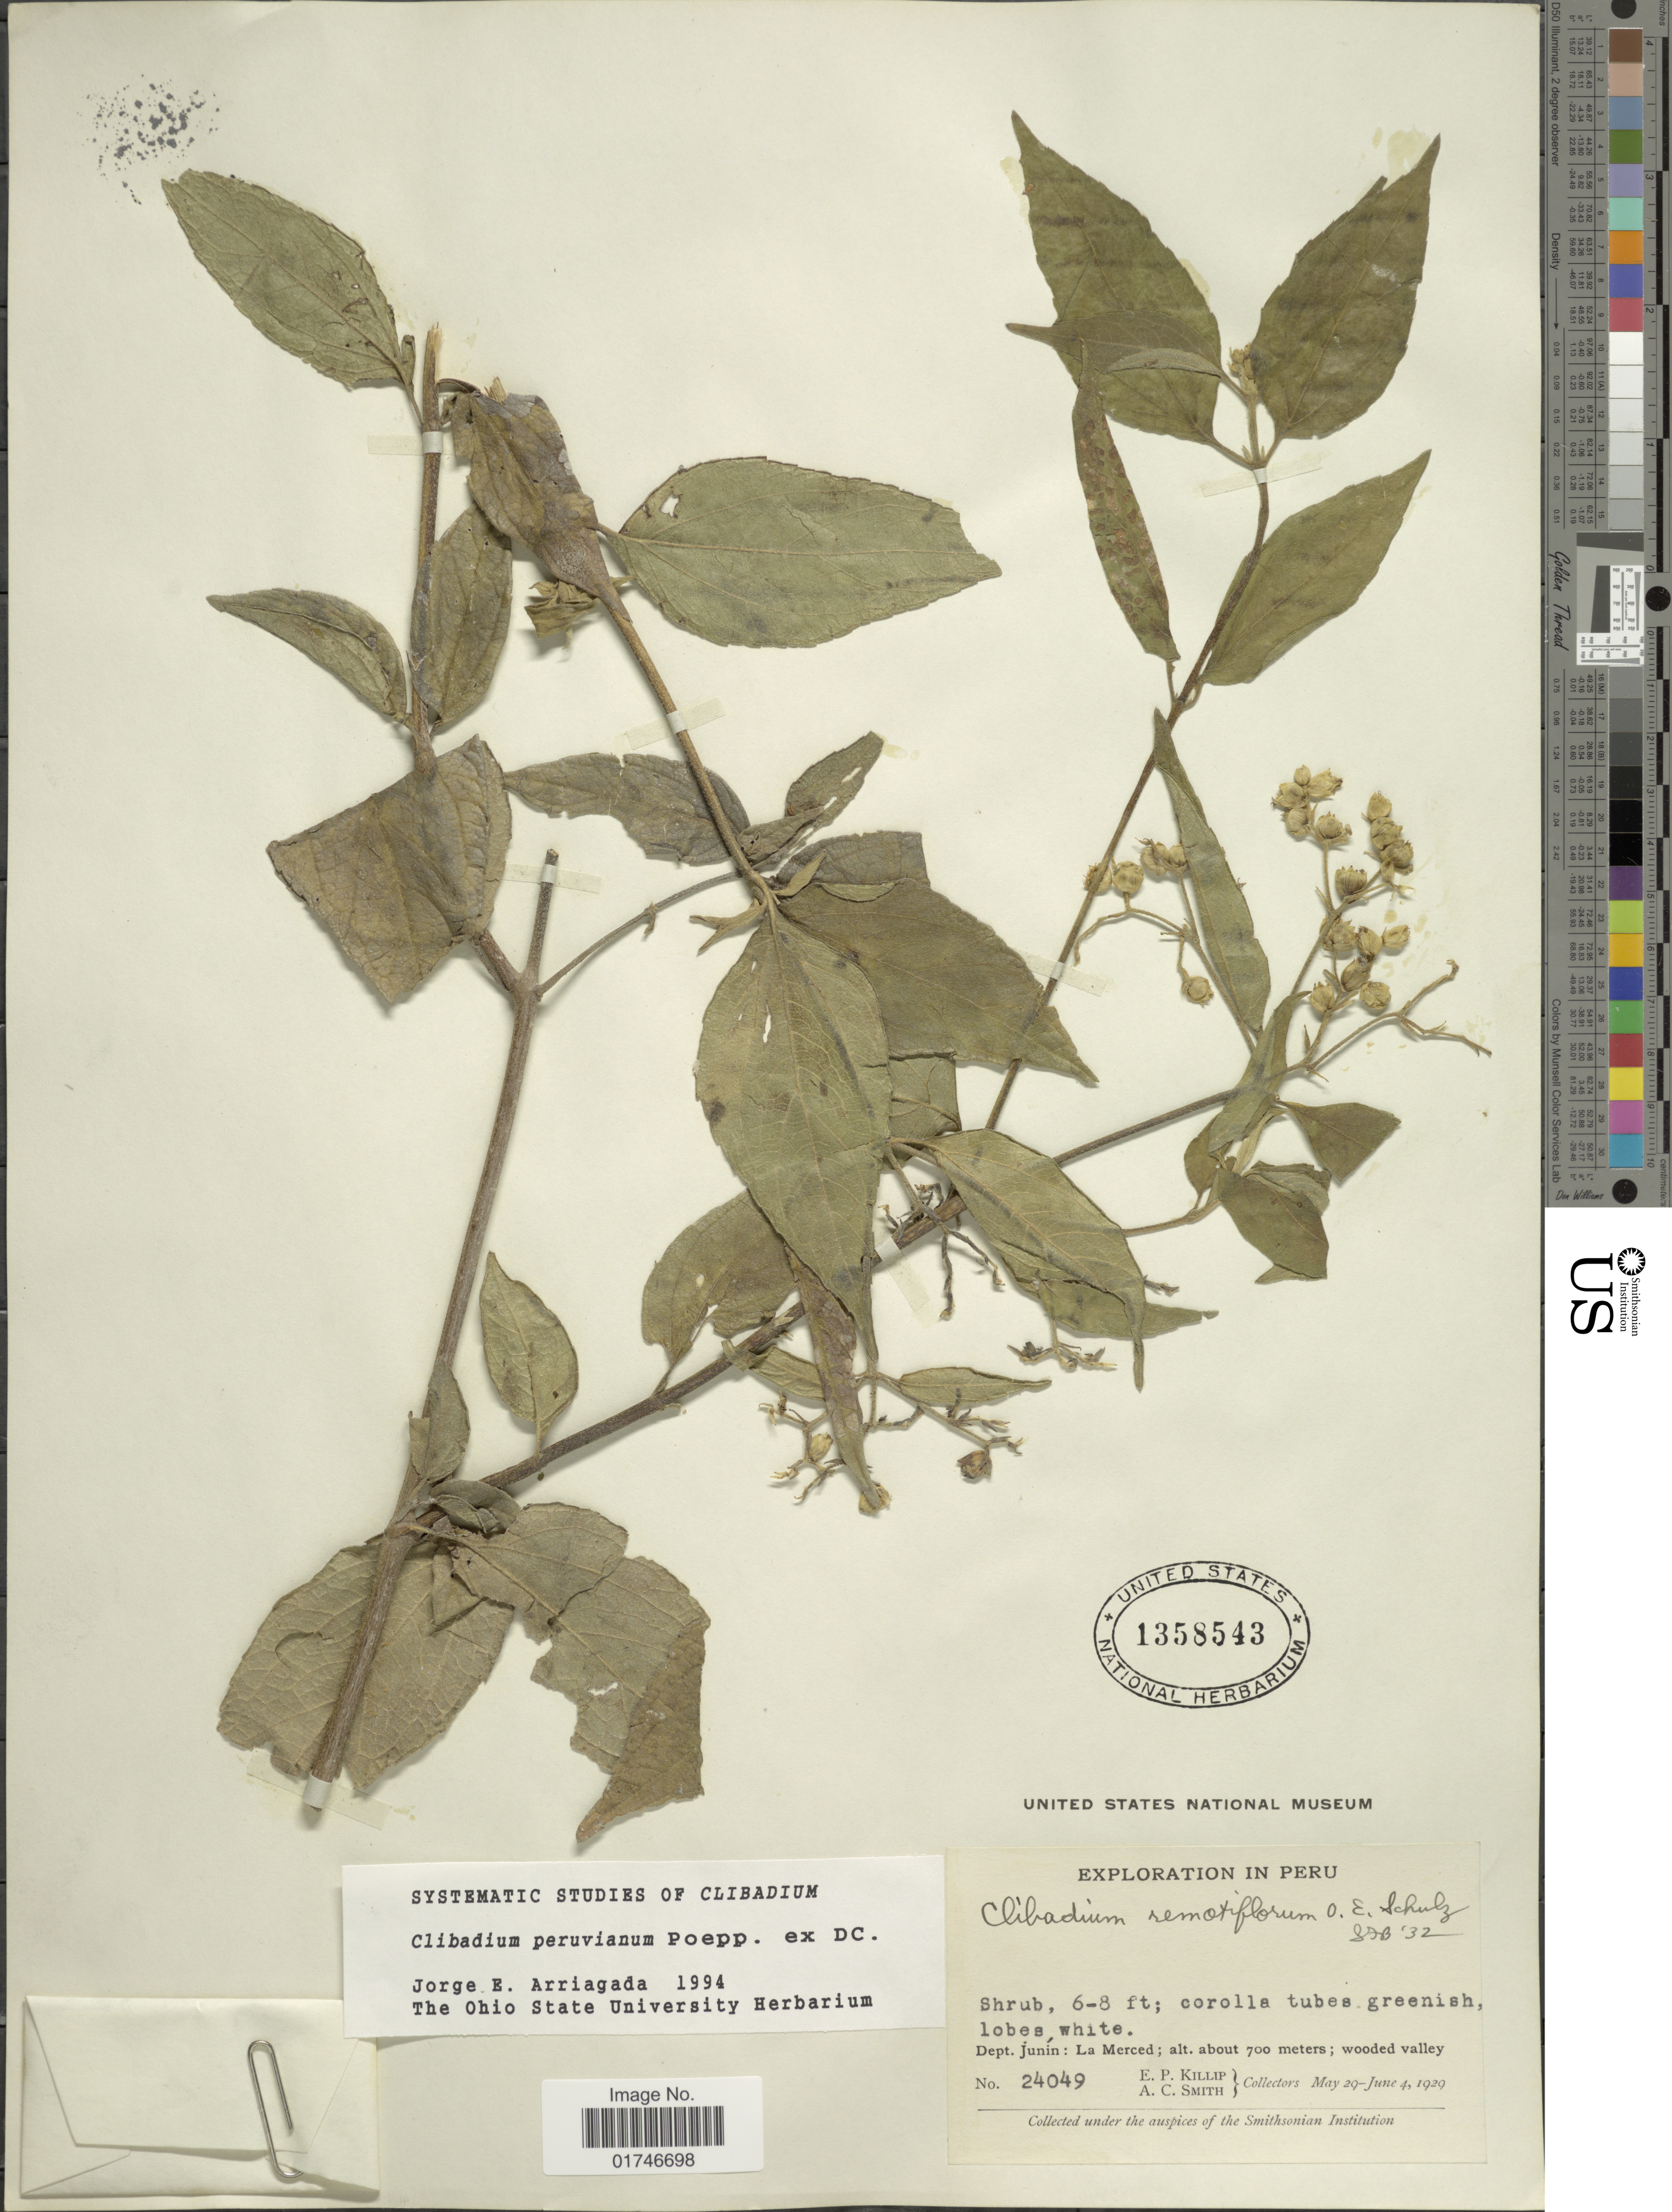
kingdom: Plantae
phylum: Tracheophyta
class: Magnoliopsida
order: Asterales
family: Asteraceae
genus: Clibadium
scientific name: Clibadium peruvianum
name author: Poepp.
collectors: E. P. Killip & A. C. Smith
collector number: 24049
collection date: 1929-05-29/1929-06-04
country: Peru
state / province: Junín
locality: Dept. Junín: La Merced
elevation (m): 700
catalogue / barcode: US 1358543